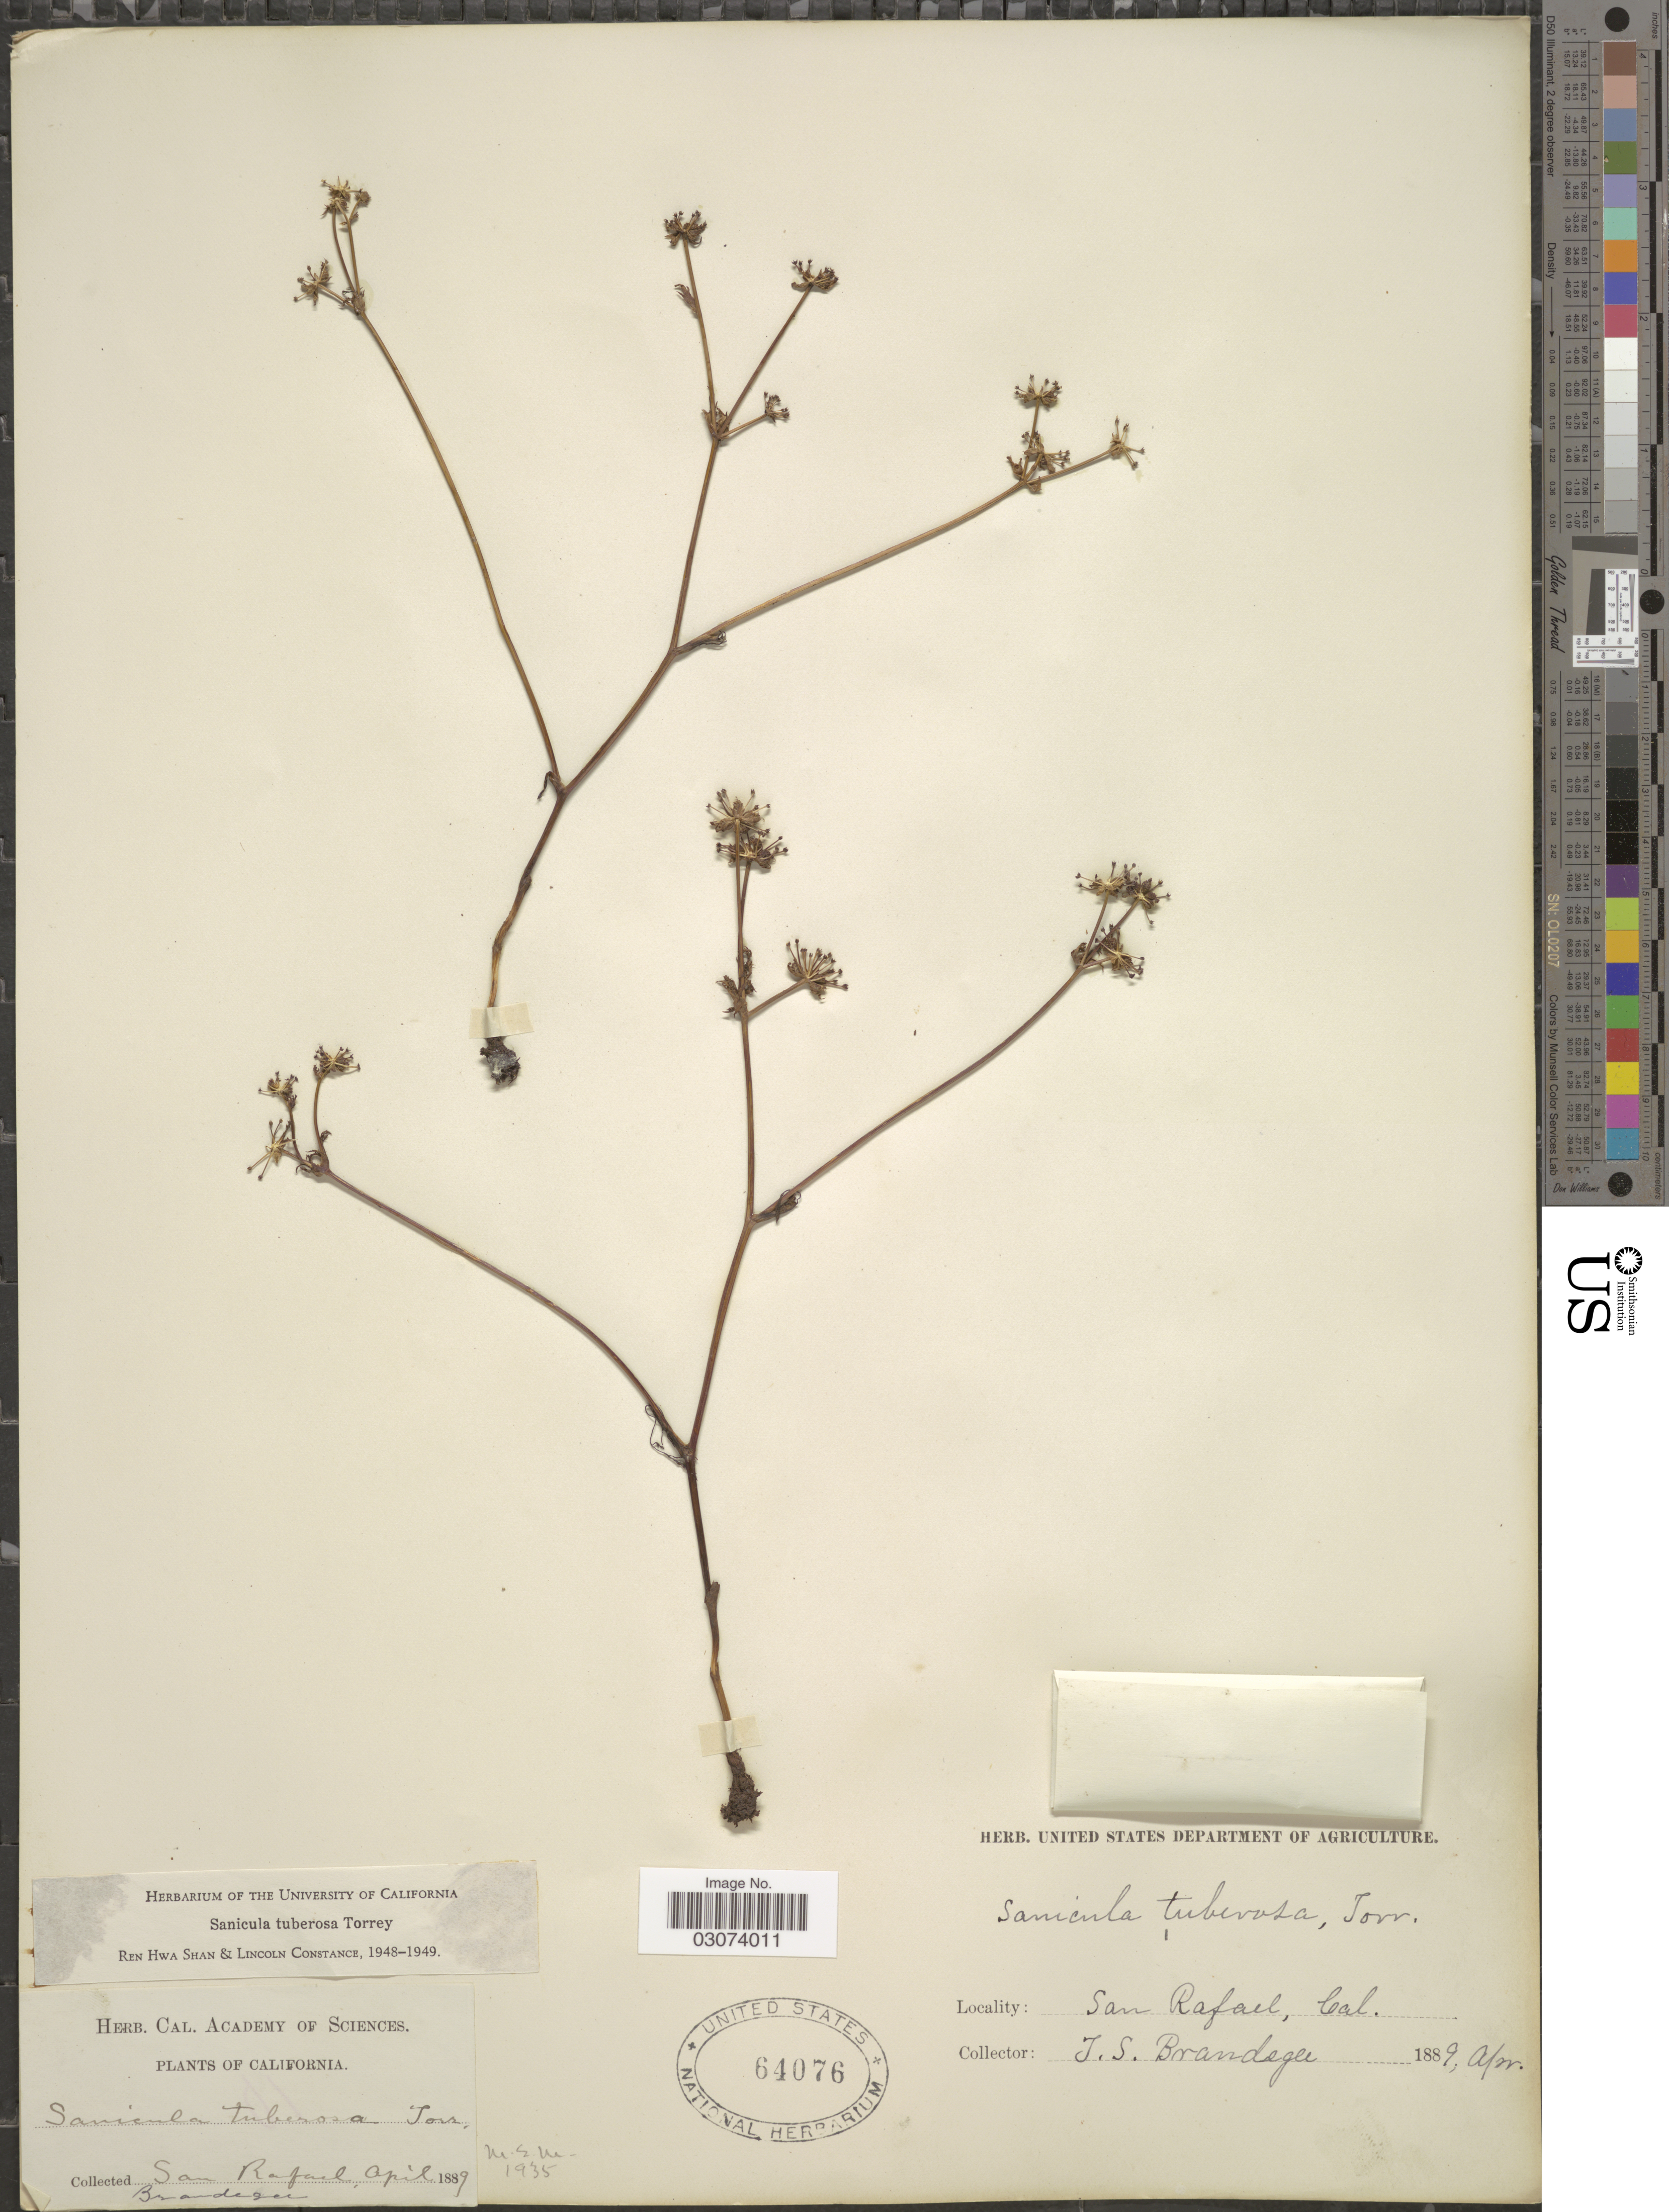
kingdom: Plantae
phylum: Tracheophyta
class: Magnoliopsida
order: Apiales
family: Apiaceae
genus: Sanicula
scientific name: Sanicula tuberosa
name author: Torr.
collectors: J. S. Brandegee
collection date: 1889-04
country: United States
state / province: California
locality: San Rafael.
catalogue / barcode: US 64076